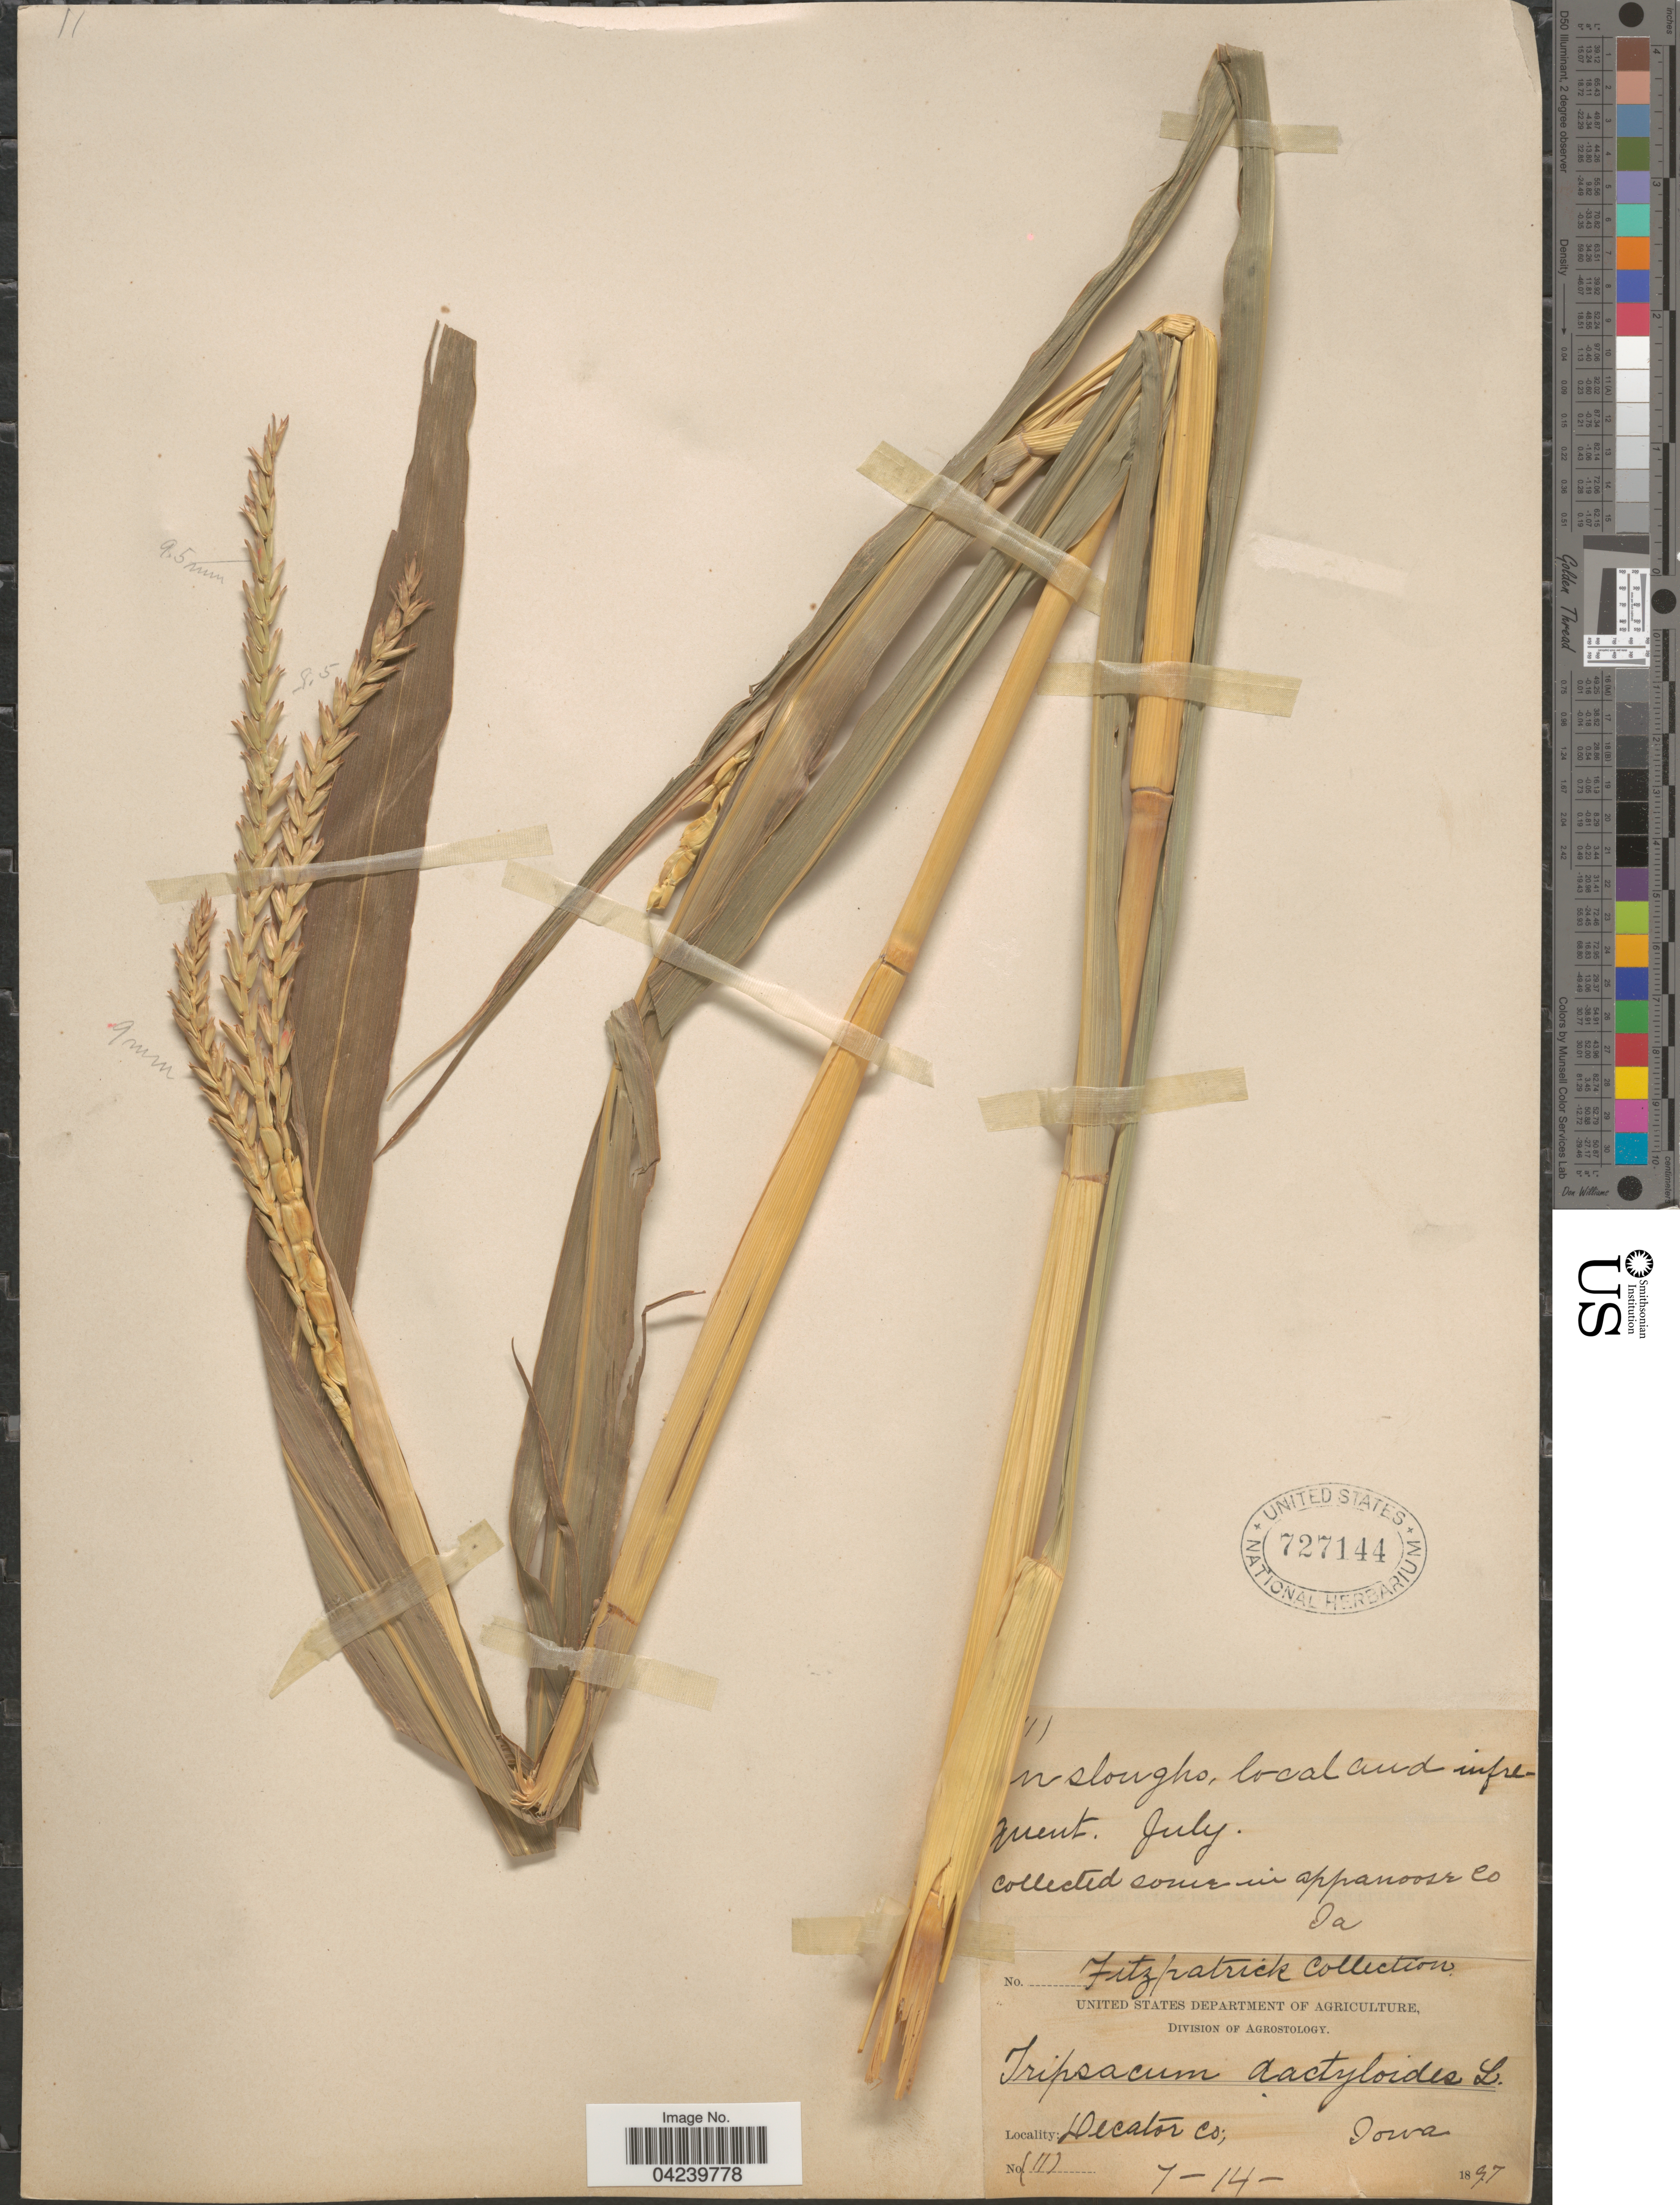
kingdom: Plantae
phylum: Tracheophyta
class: Liliopsida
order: Poales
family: Poaceae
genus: Tripsacum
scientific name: Tripsacum dactyloides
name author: (L.) L.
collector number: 11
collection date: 1897-07-14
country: United States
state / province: Iowa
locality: Decatur Co.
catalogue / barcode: US 727144